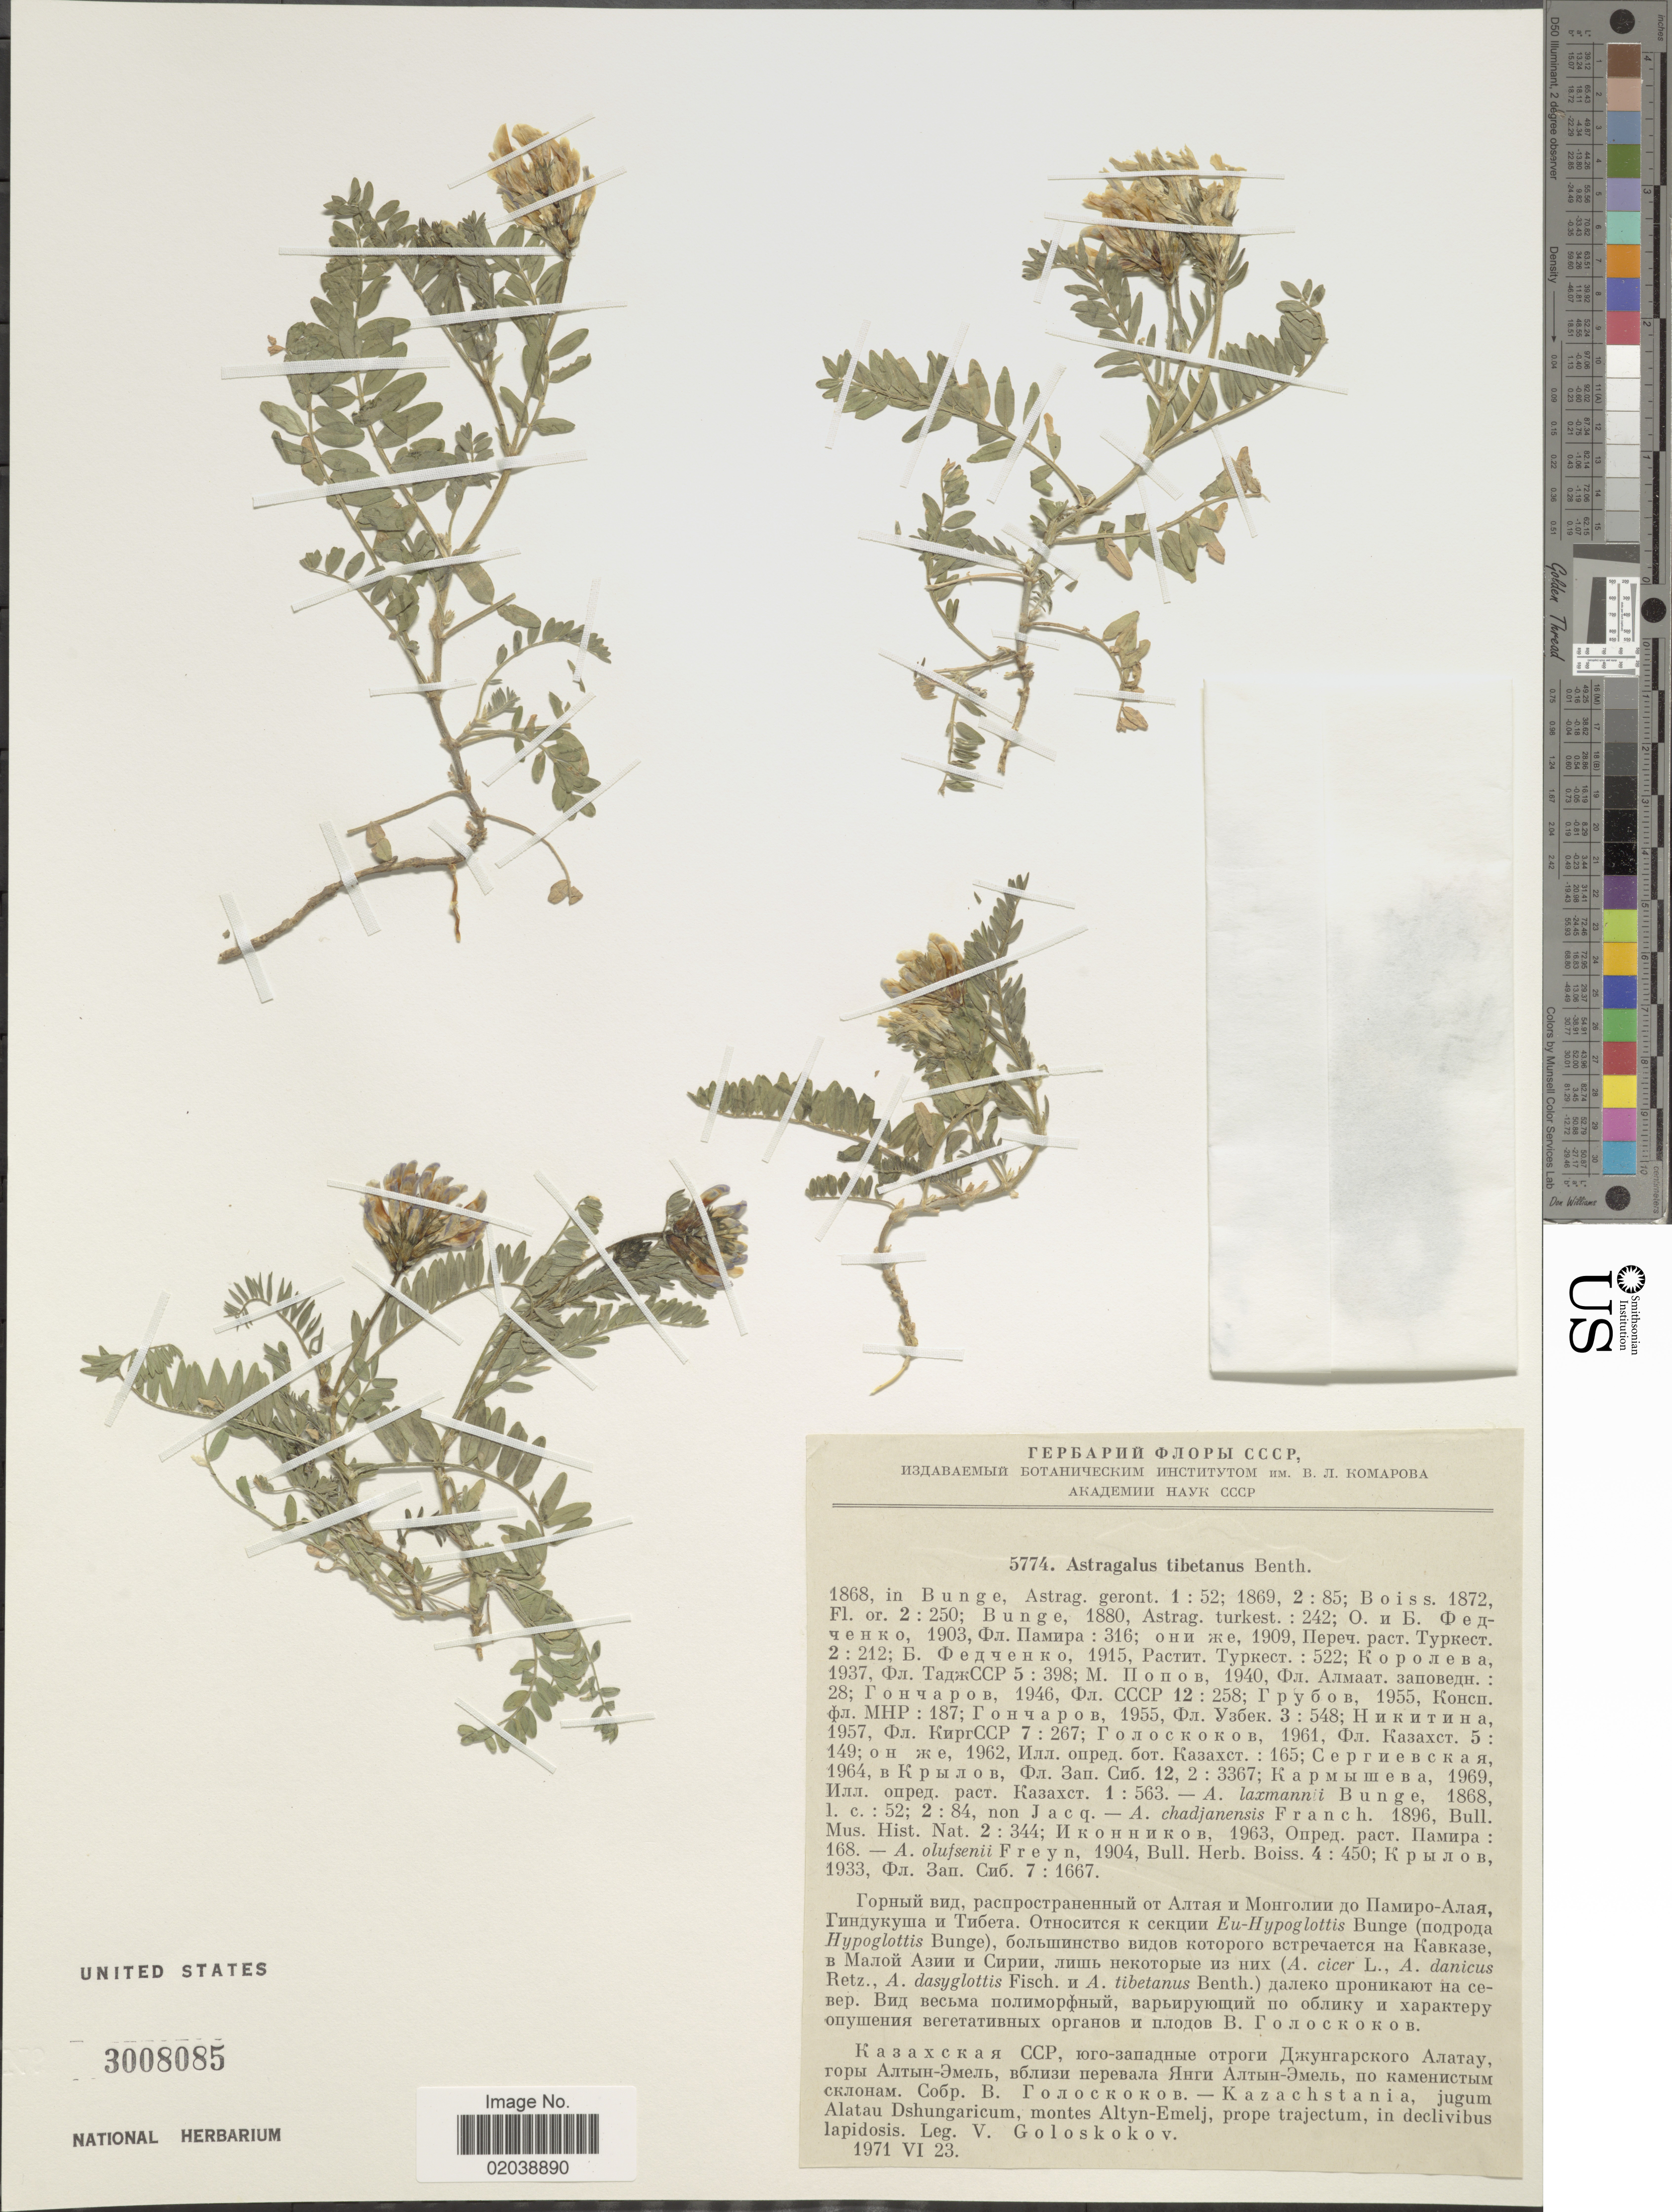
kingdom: Plantae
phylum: Tracheophyta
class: Magnoliopsida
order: Fabales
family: Fabaceae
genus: Astragalus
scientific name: Astragalus tibetanus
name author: Bunge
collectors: V. P. Goloskokov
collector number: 5774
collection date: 1971-06-23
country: Kazakhstan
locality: Kazachstania, jugum Alatau Dshungaricum, montes Altyn-Emelj, prope trajectum, in declivibus lapidososis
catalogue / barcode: US 3008085